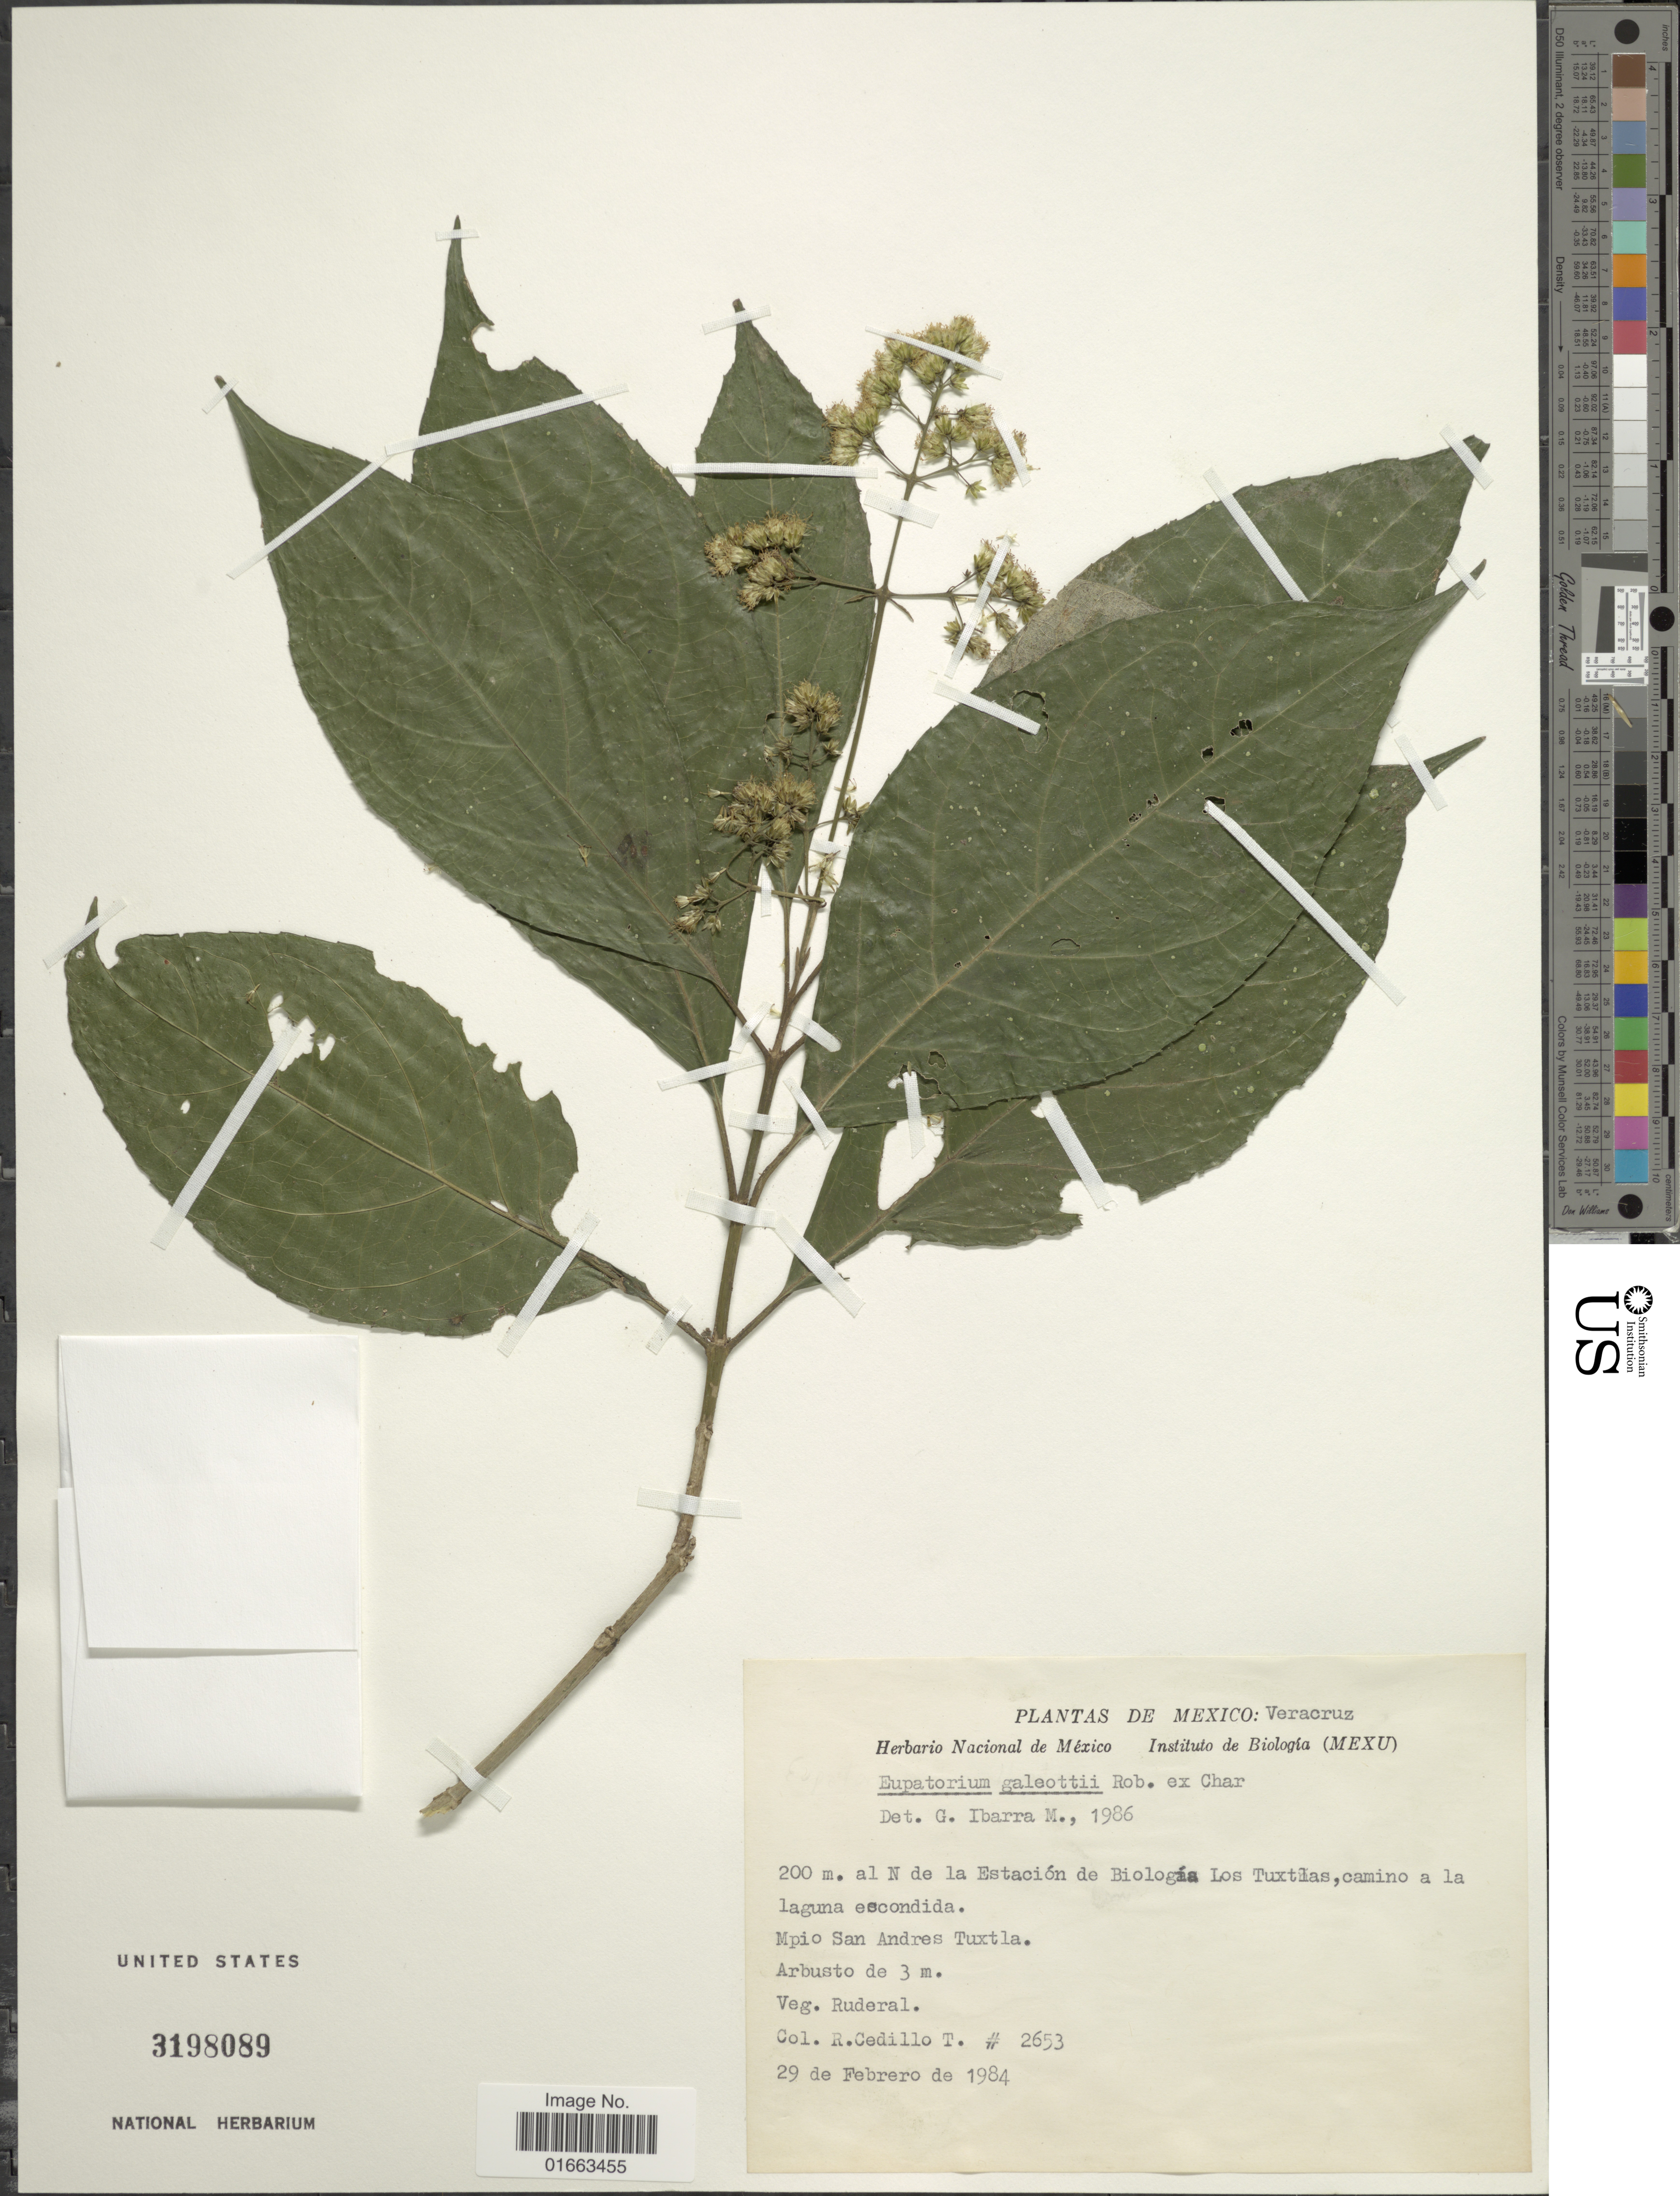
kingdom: Plantae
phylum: Tracheophyta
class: Magnoliopsida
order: Asterales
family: Asteraceae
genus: Koanophyllon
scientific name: Koanophyllon galeottii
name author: (B.L. Rob.) R.M. King & H. Rob.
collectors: R. CedilloT.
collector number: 2653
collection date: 1984-02-29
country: Mexico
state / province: Veracruz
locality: Veracruz, 200 m. al N de la Estacíon de Biología Los Tuxtlas, camino a la laguna escondida, Mpio San Andres Tuxtla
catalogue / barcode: US 3198089